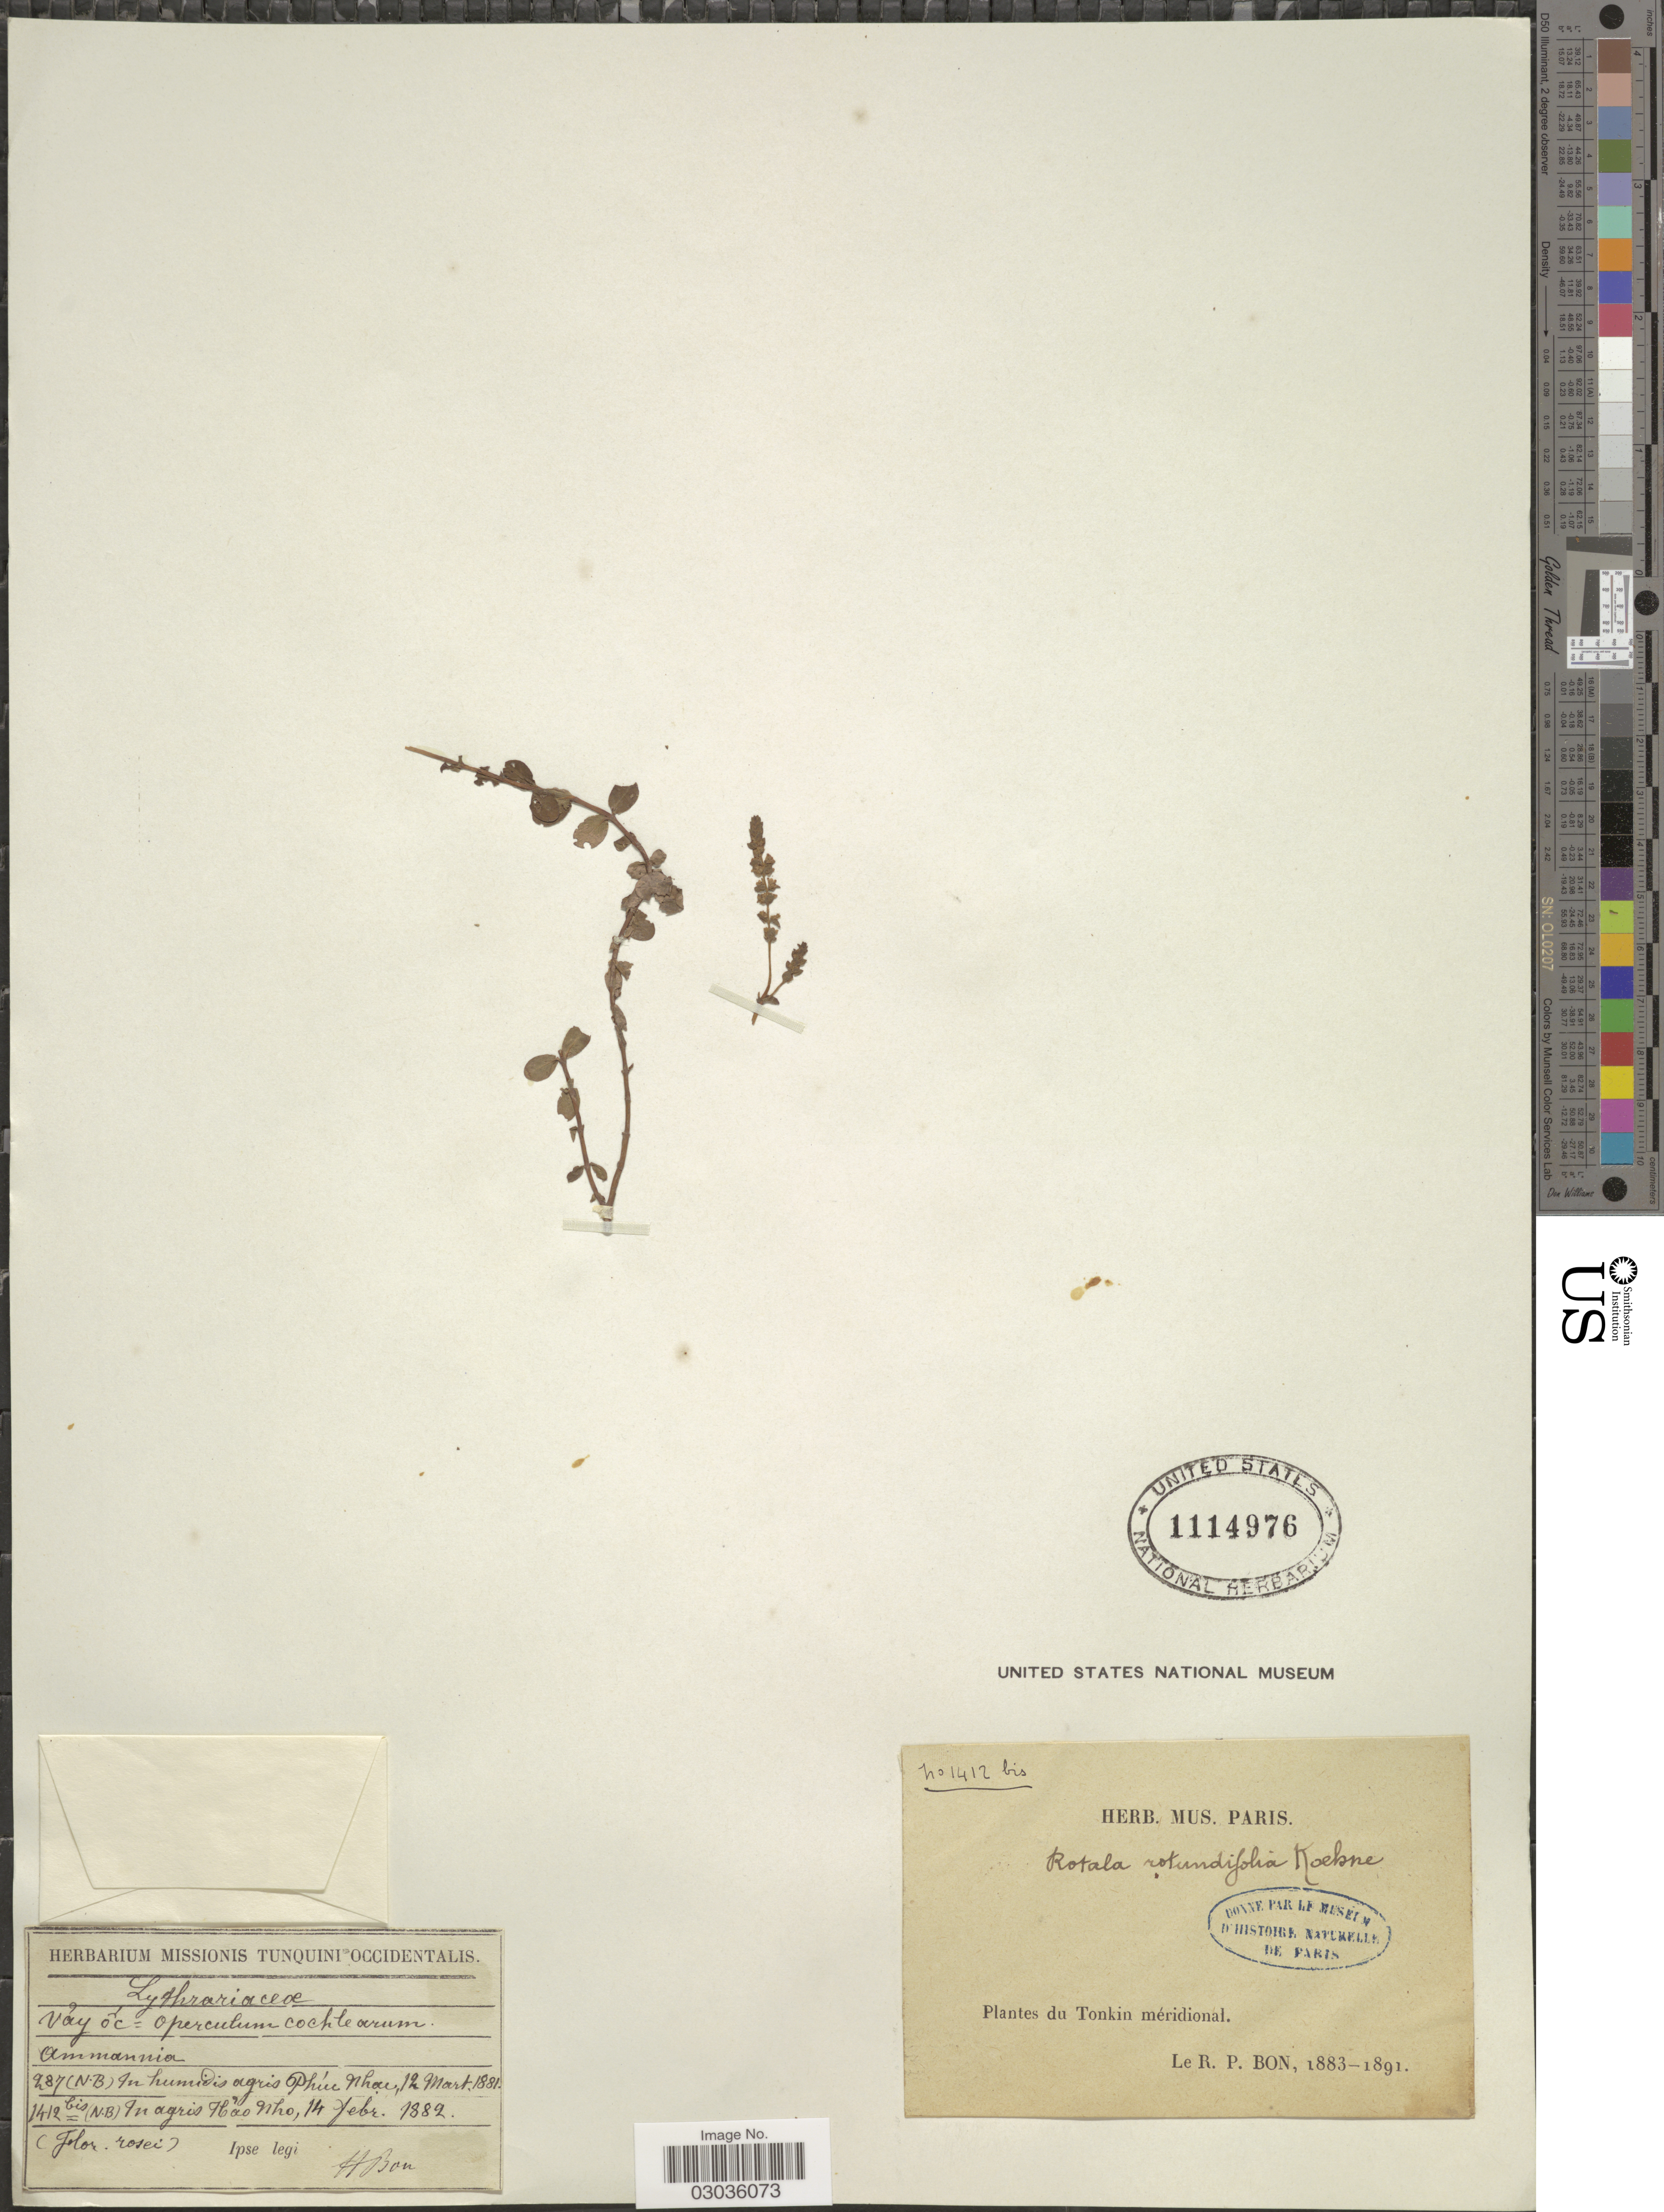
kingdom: Plantae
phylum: Tracheophyta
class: Magnoliopsida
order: Myrtales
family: Lythraceae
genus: Rotala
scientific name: Rotala rotundifolia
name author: (Buch.-Ham. & Roxb.) Koehne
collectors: R. Bon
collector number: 1412bis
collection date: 1882-02-14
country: Vietnam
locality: Tonkin méridional, In humidis agris Phuc Nhac, In agris Hao Nho.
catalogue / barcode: US 1114976